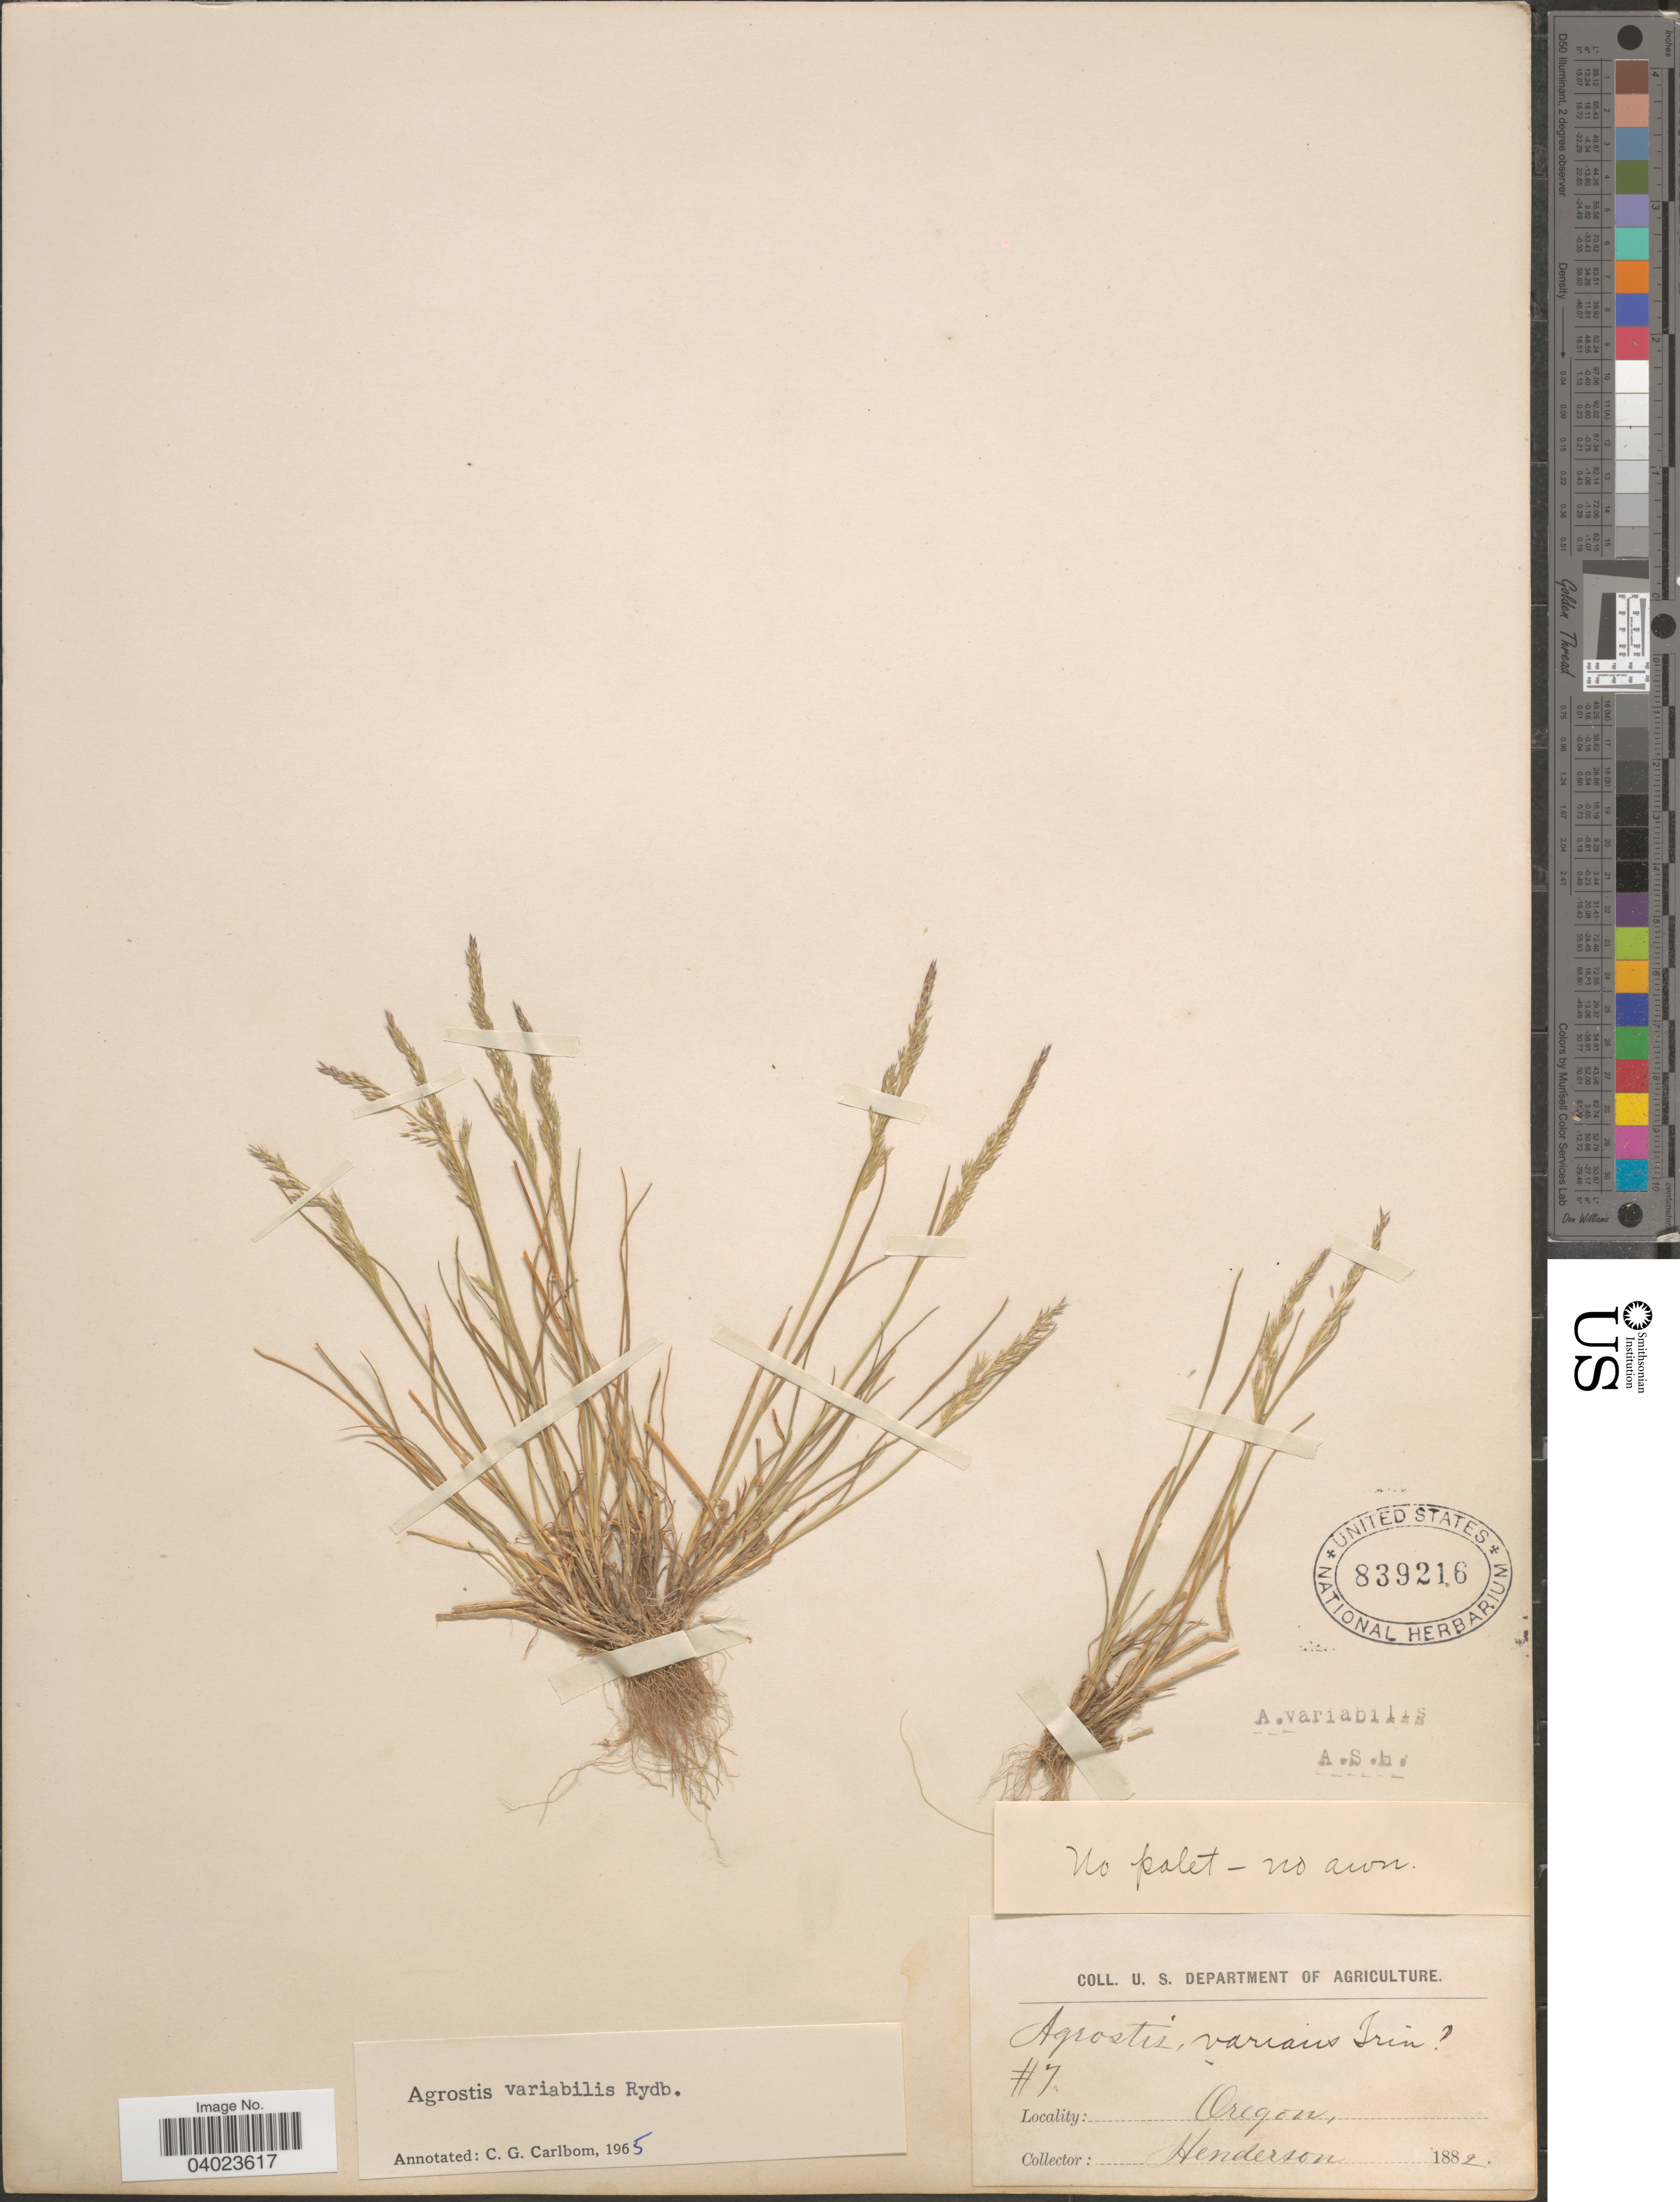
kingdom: Plantae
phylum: Tracheophyta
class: Liliopsida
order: Poales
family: Poaceae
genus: Agrostis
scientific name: Agrostis variabilis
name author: Rydb.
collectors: -. Henderson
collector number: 7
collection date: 1882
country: United States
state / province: Oregon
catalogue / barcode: US 839216